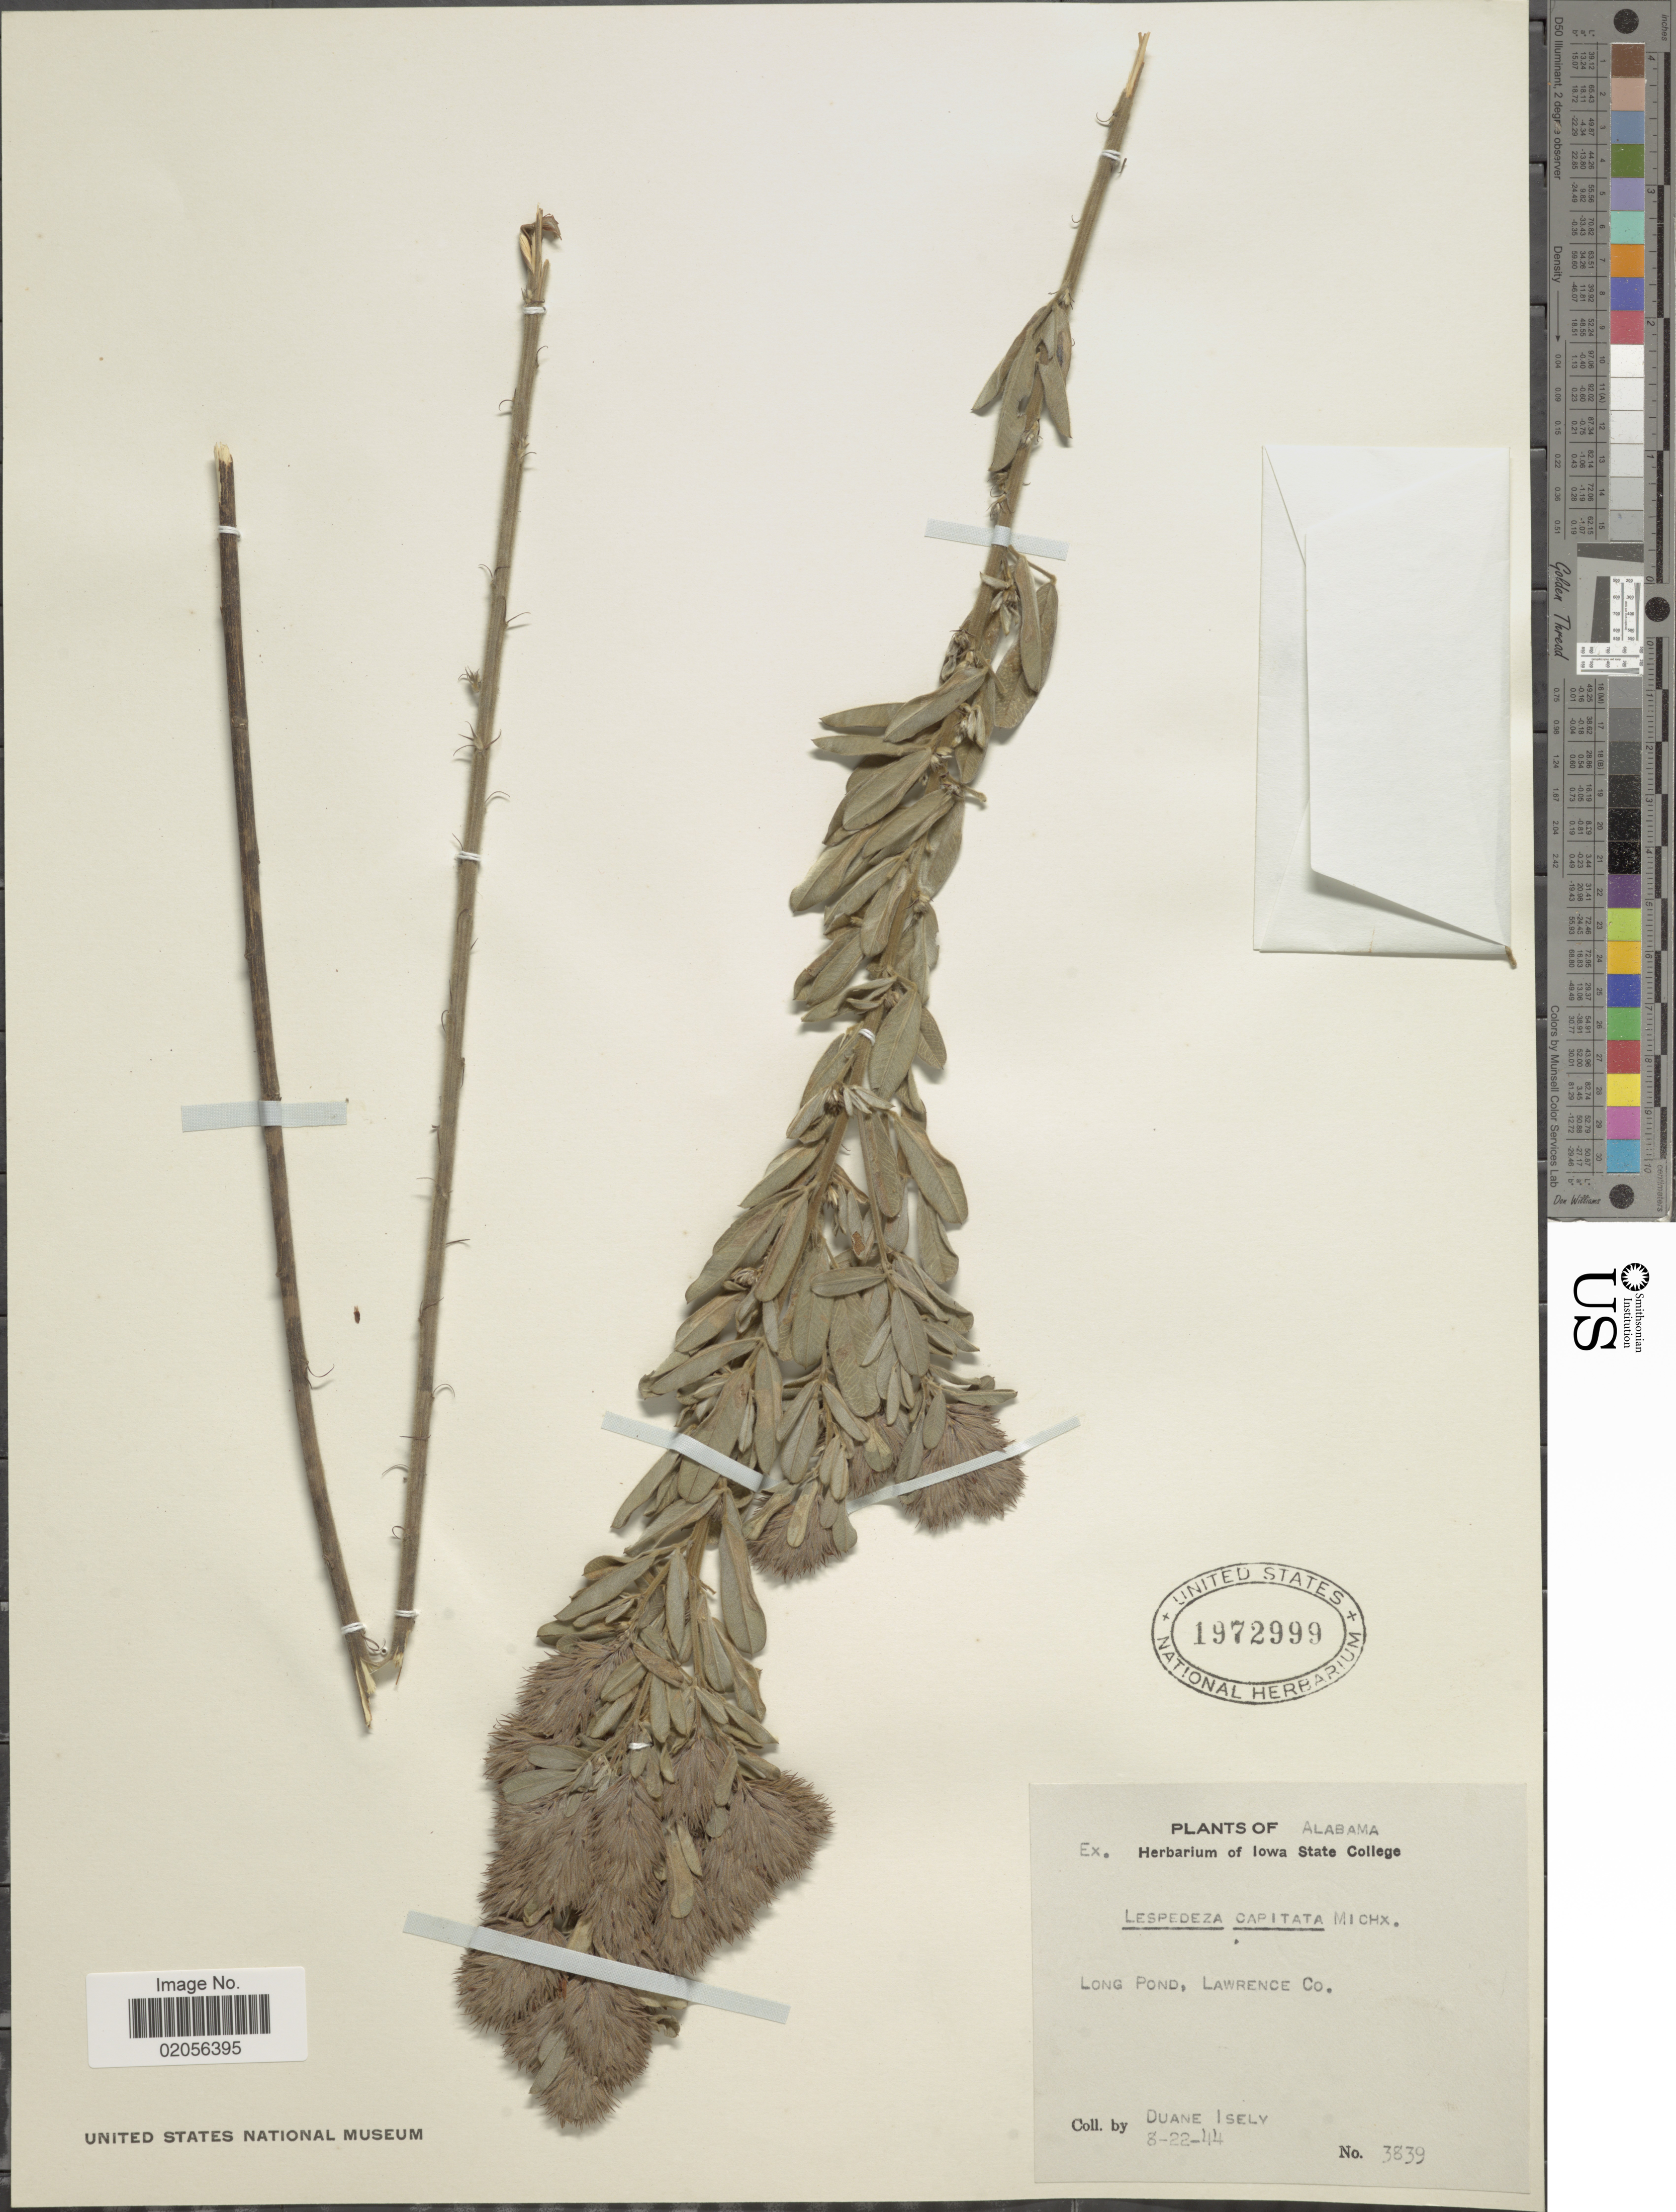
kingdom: Plantae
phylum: Tracheophyta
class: Magnoliopsida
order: Fabales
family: Fabaceae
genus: Lespedeza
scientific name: Lespedeza capitata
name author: Michx.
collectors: D. Isely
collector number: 3839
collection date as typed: Transcribed d/m/y: 22/8/44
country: United States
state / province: Alabama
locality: Long Pond, Lawrence Co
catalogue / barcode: US 1972999